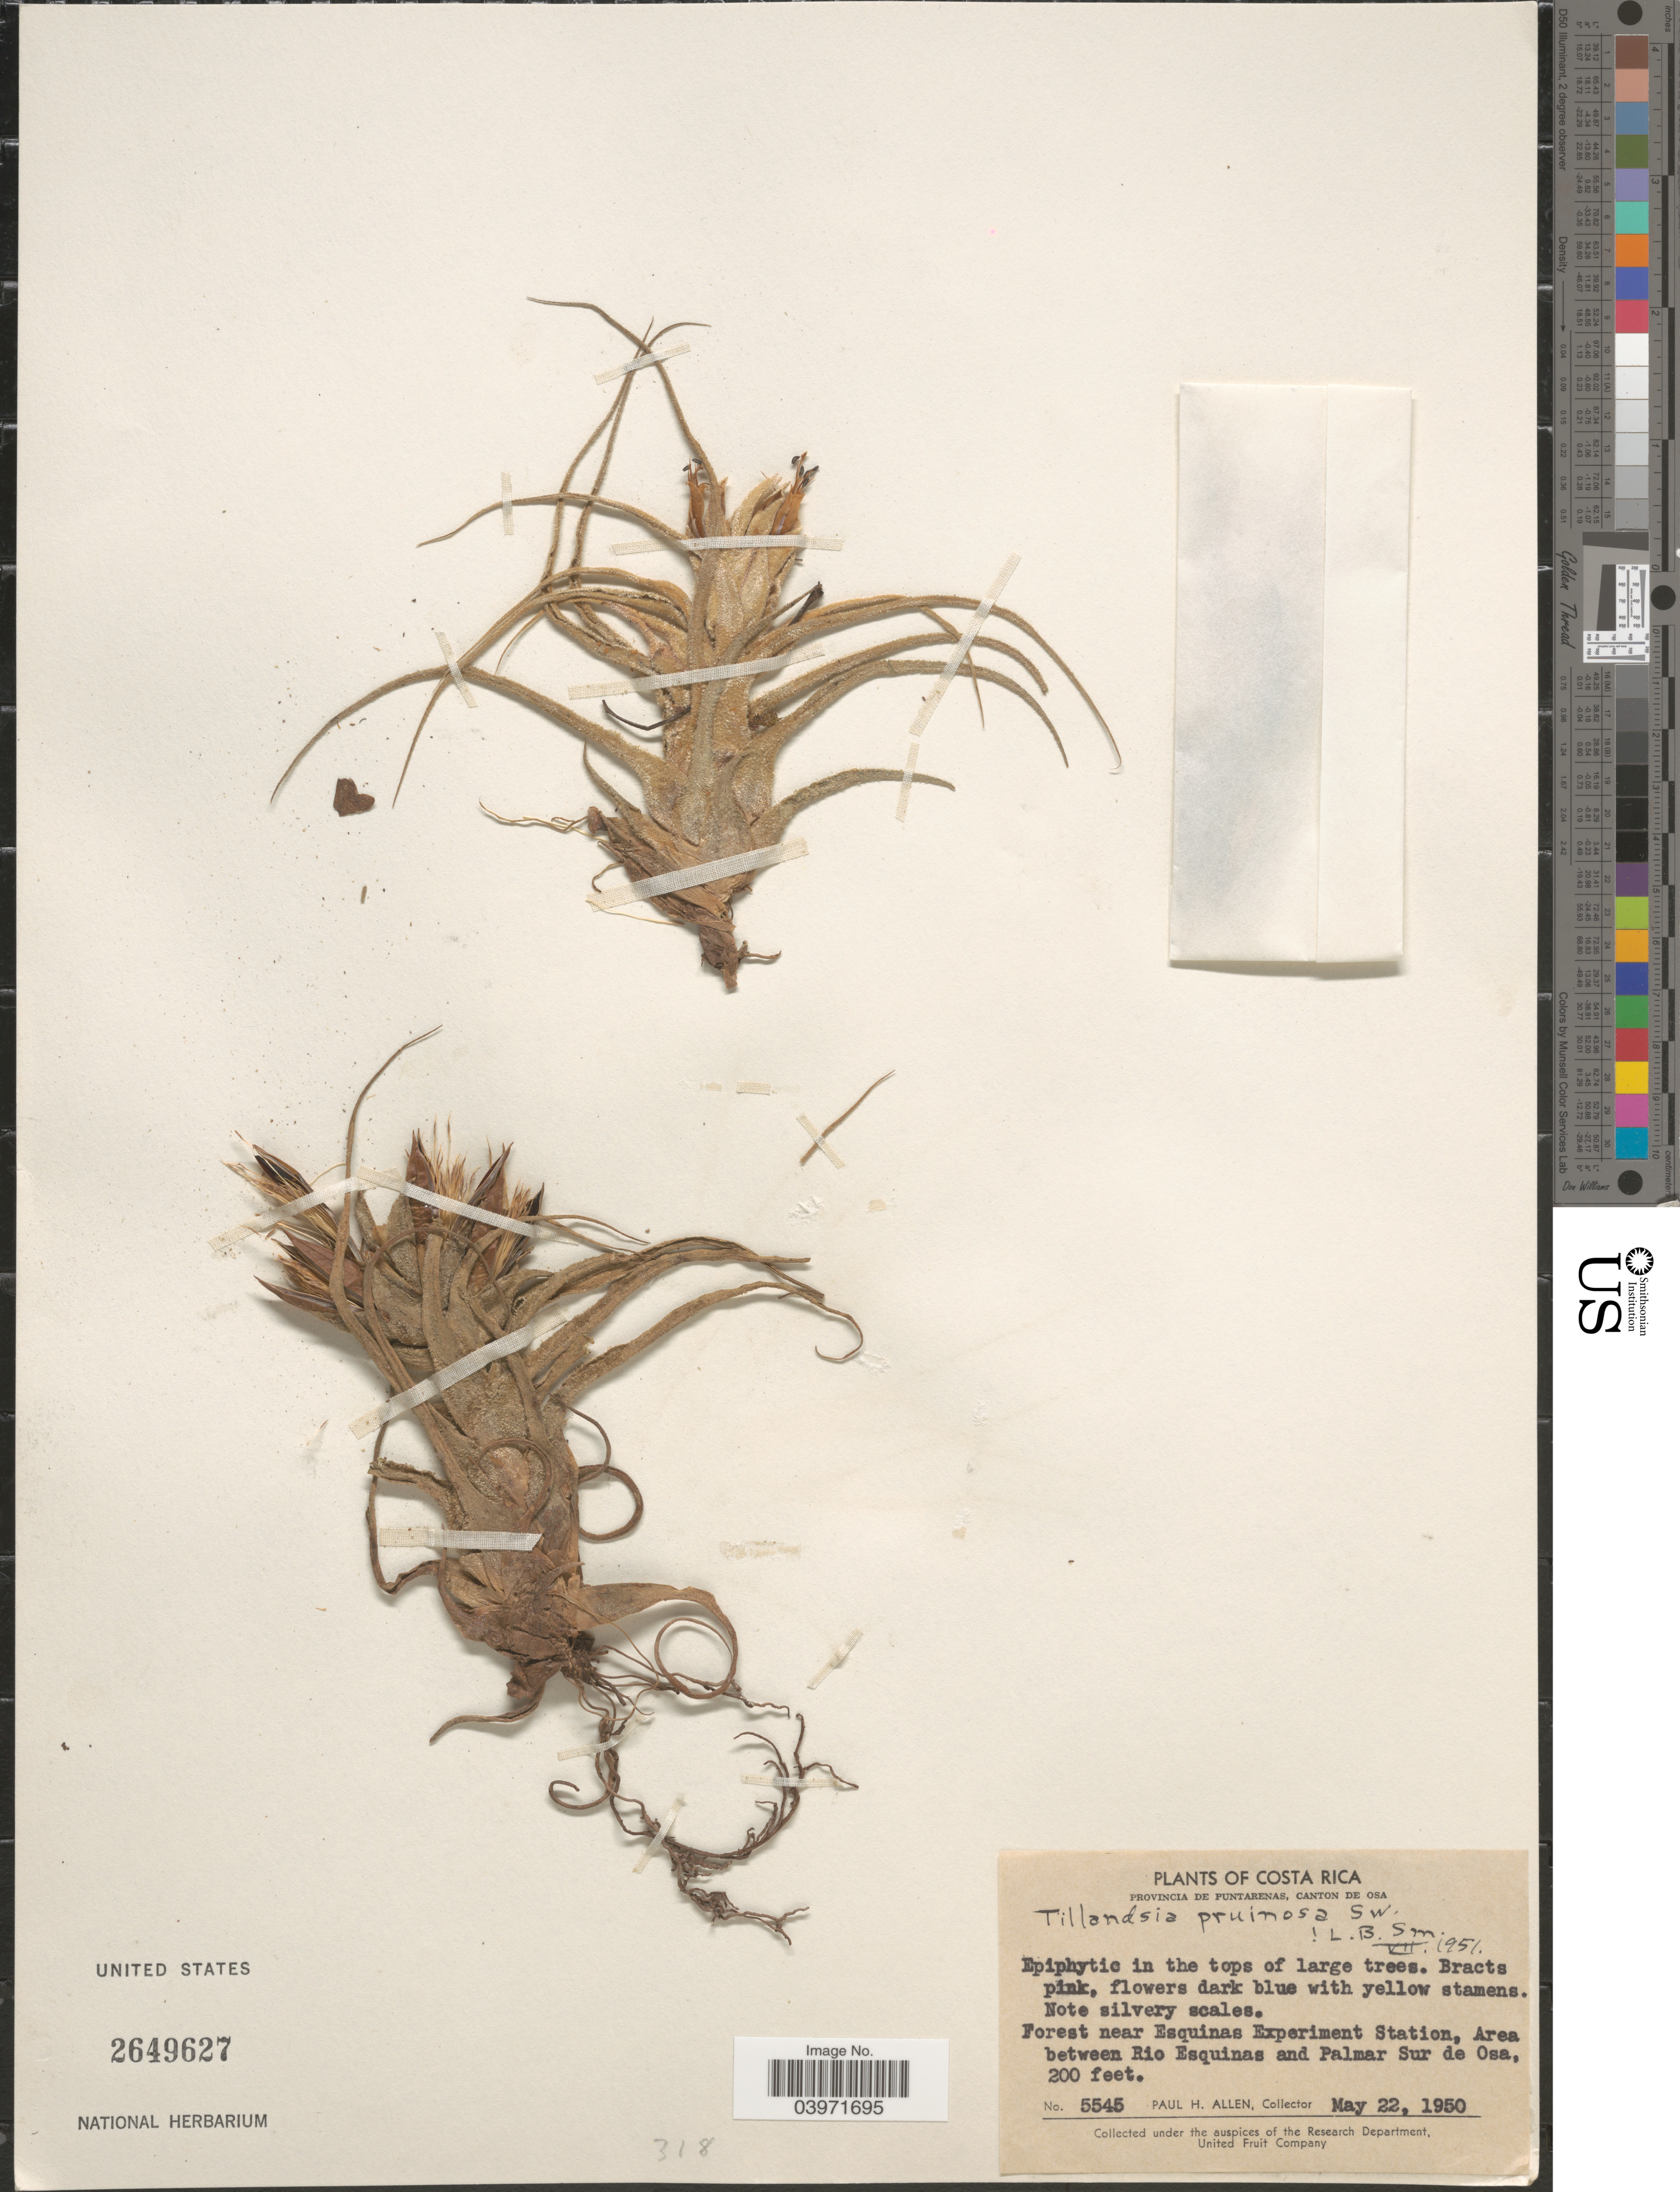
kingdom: Plantae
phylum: Tracheophyta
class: Liliopsida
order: Poales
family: Bromeliaceae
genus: Tillandsia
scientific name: Tillandsia pruinosa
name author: Sw.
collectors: P. H. Allen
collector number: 5545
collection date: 1950-05-22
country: Costa Rica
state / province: Puntarenas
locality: Canton de Osa. Forest near Esquinas Experiment Station, Area between Rio Esquinas and Palmar Sur de Osa.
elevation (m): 61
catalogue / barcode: US 2649627